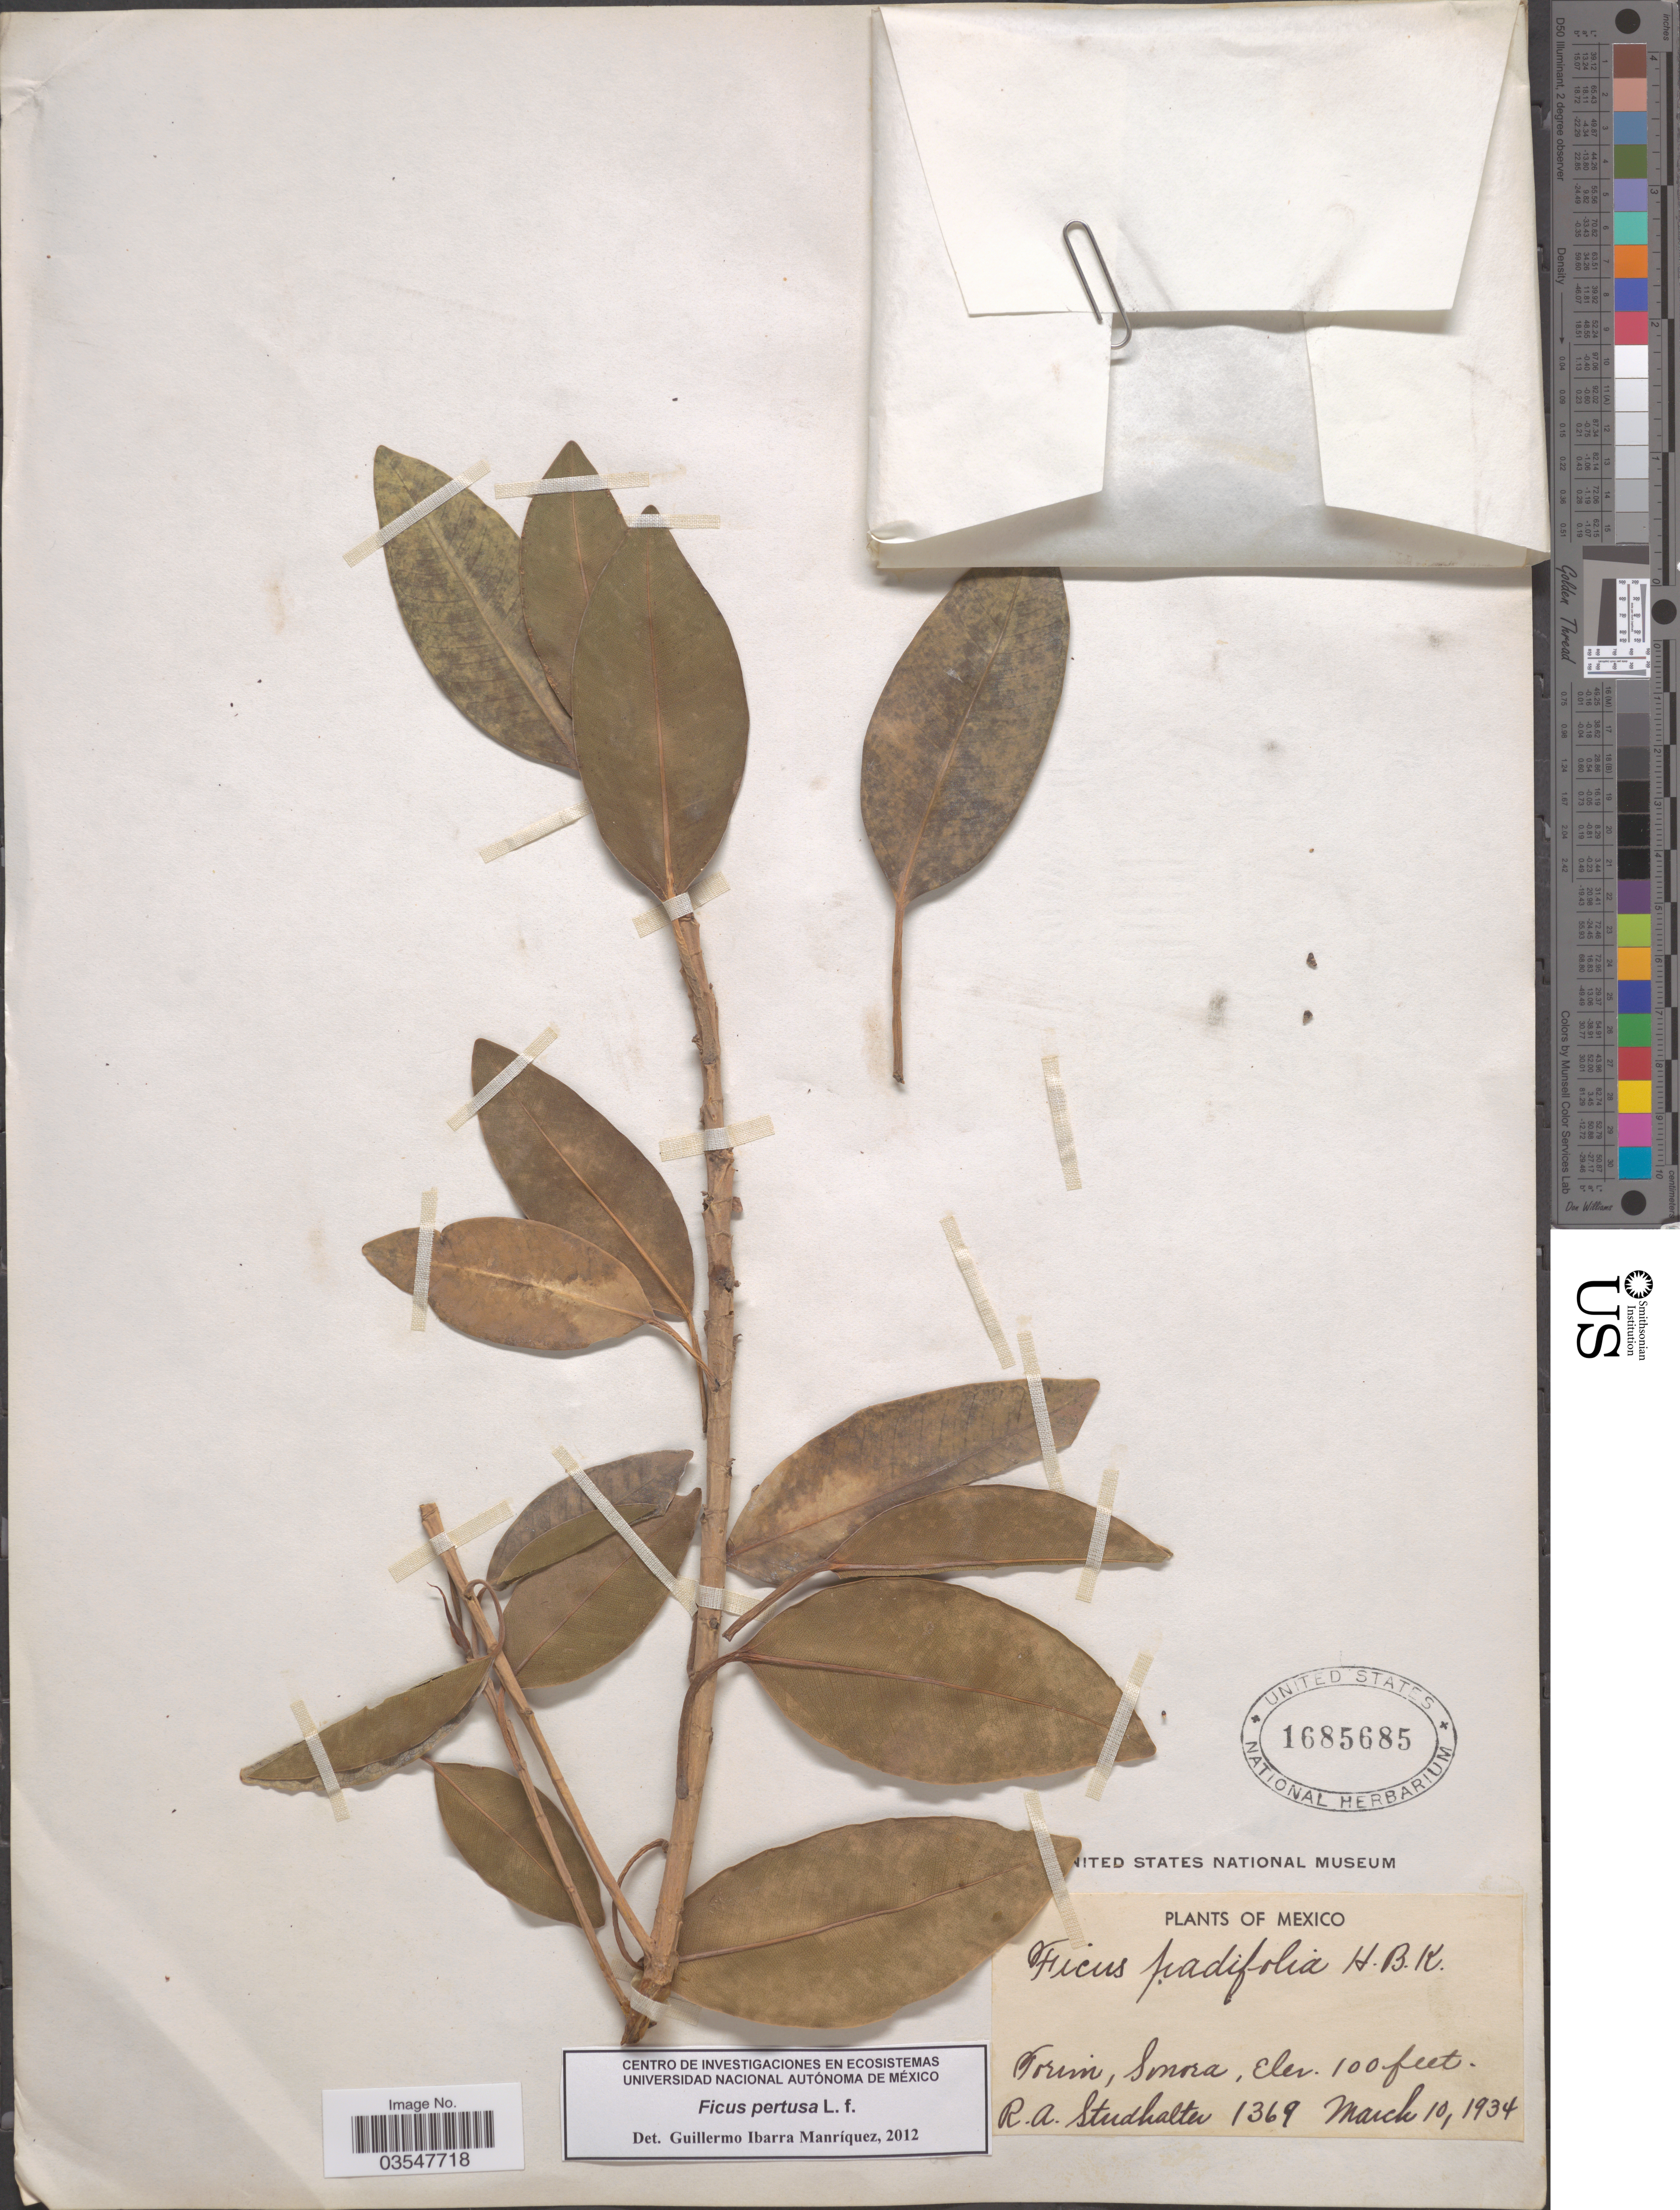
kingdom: Plantae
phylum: Tracheophyta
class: Magnoliopsida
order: Rosales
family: Moraceae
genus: Ficus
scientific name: Ficus padifolia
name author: Kunth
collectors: R. Studhalter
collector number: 1369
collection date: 1934-03-10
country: Mexico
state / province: Sonora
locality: Torim.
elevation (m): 30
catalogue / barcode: US 1685685